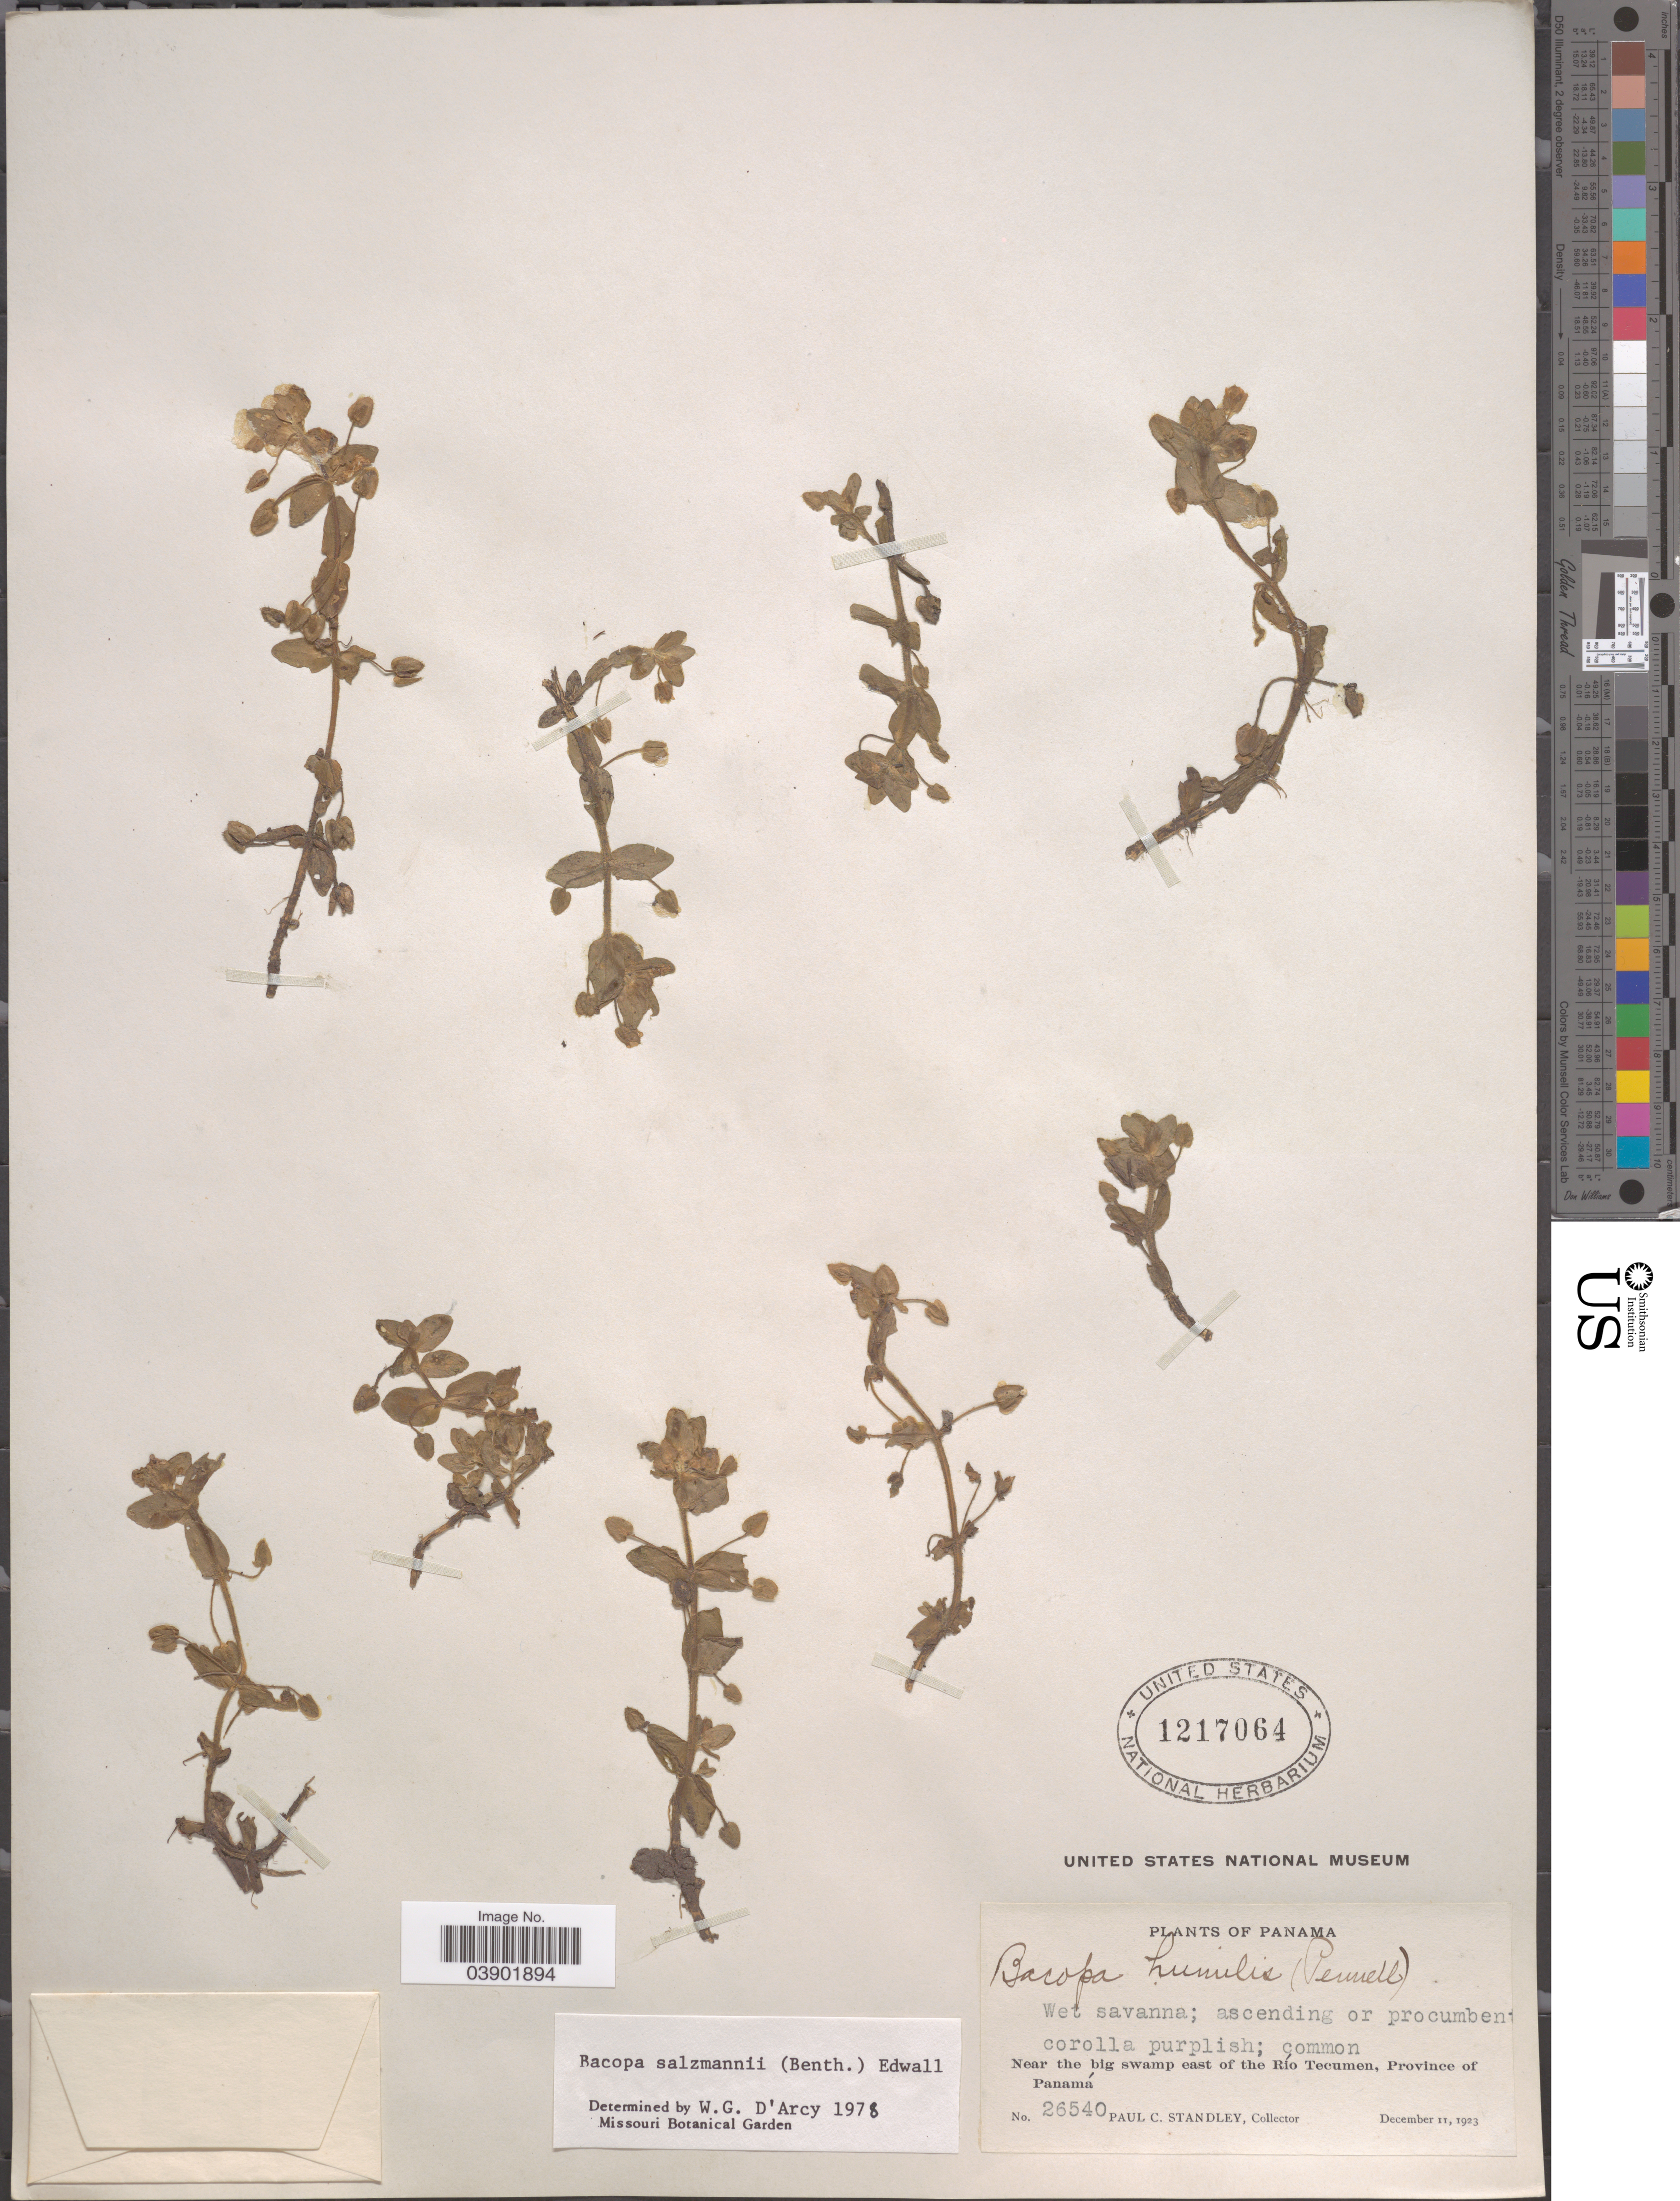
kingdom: Plantae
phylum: Tracheophyta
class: Magnoliopsida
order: Lamiales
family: Plantaginaceae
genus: Bacopa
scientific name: Bacopa salzmannii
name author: (Benth.) Wettst. ex Edwall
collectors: P. C. Standley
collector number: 26540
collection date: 1923-12-11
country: Panama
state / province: Panamá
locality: Near the big swamp east of the Río Tecumen.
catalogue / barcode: US 1217064